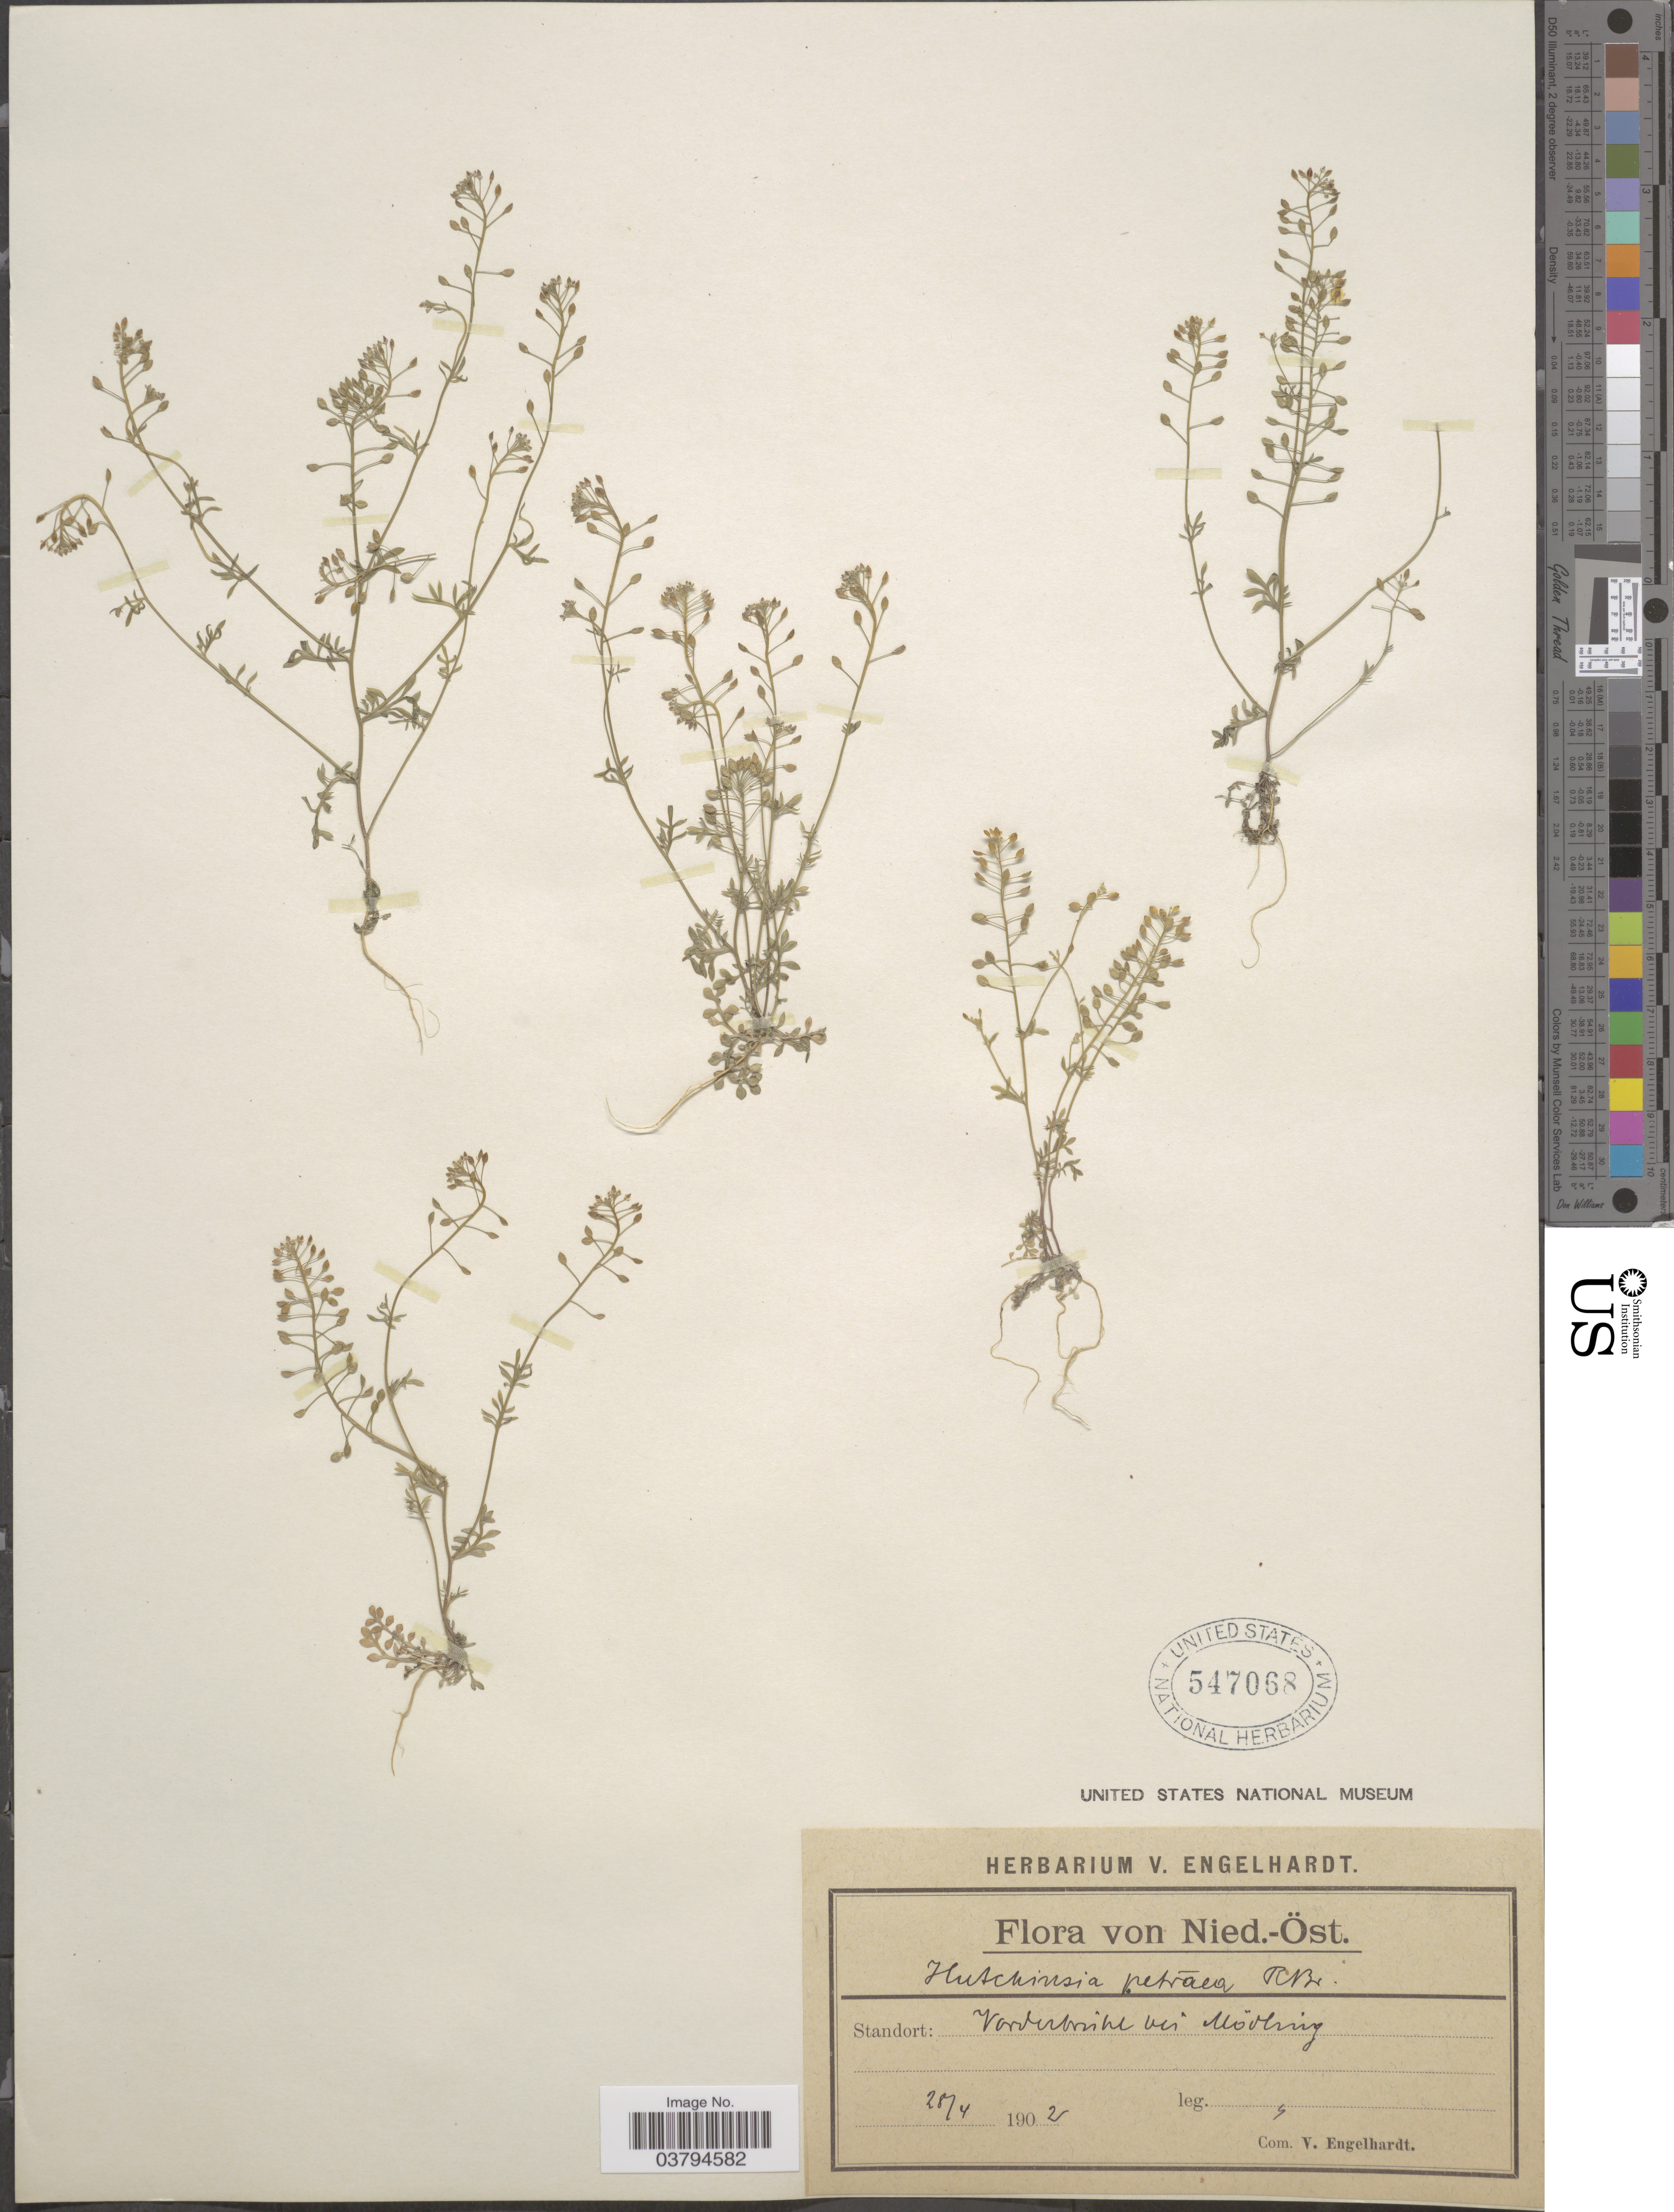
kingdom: Plantae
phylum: Tracheophyta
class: Magnoliopsida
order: Brassicales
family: Brassicaceae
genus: Hutchinsia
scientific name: Hutchinsia petraea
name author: W.T. Aiton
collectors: V. Engelhardt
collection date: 1902-04-28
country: Austria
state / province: Niederosterreich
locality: Nied.-Öst. Vonerbinne [interpreted] bei Modling.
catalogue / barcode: US 547068